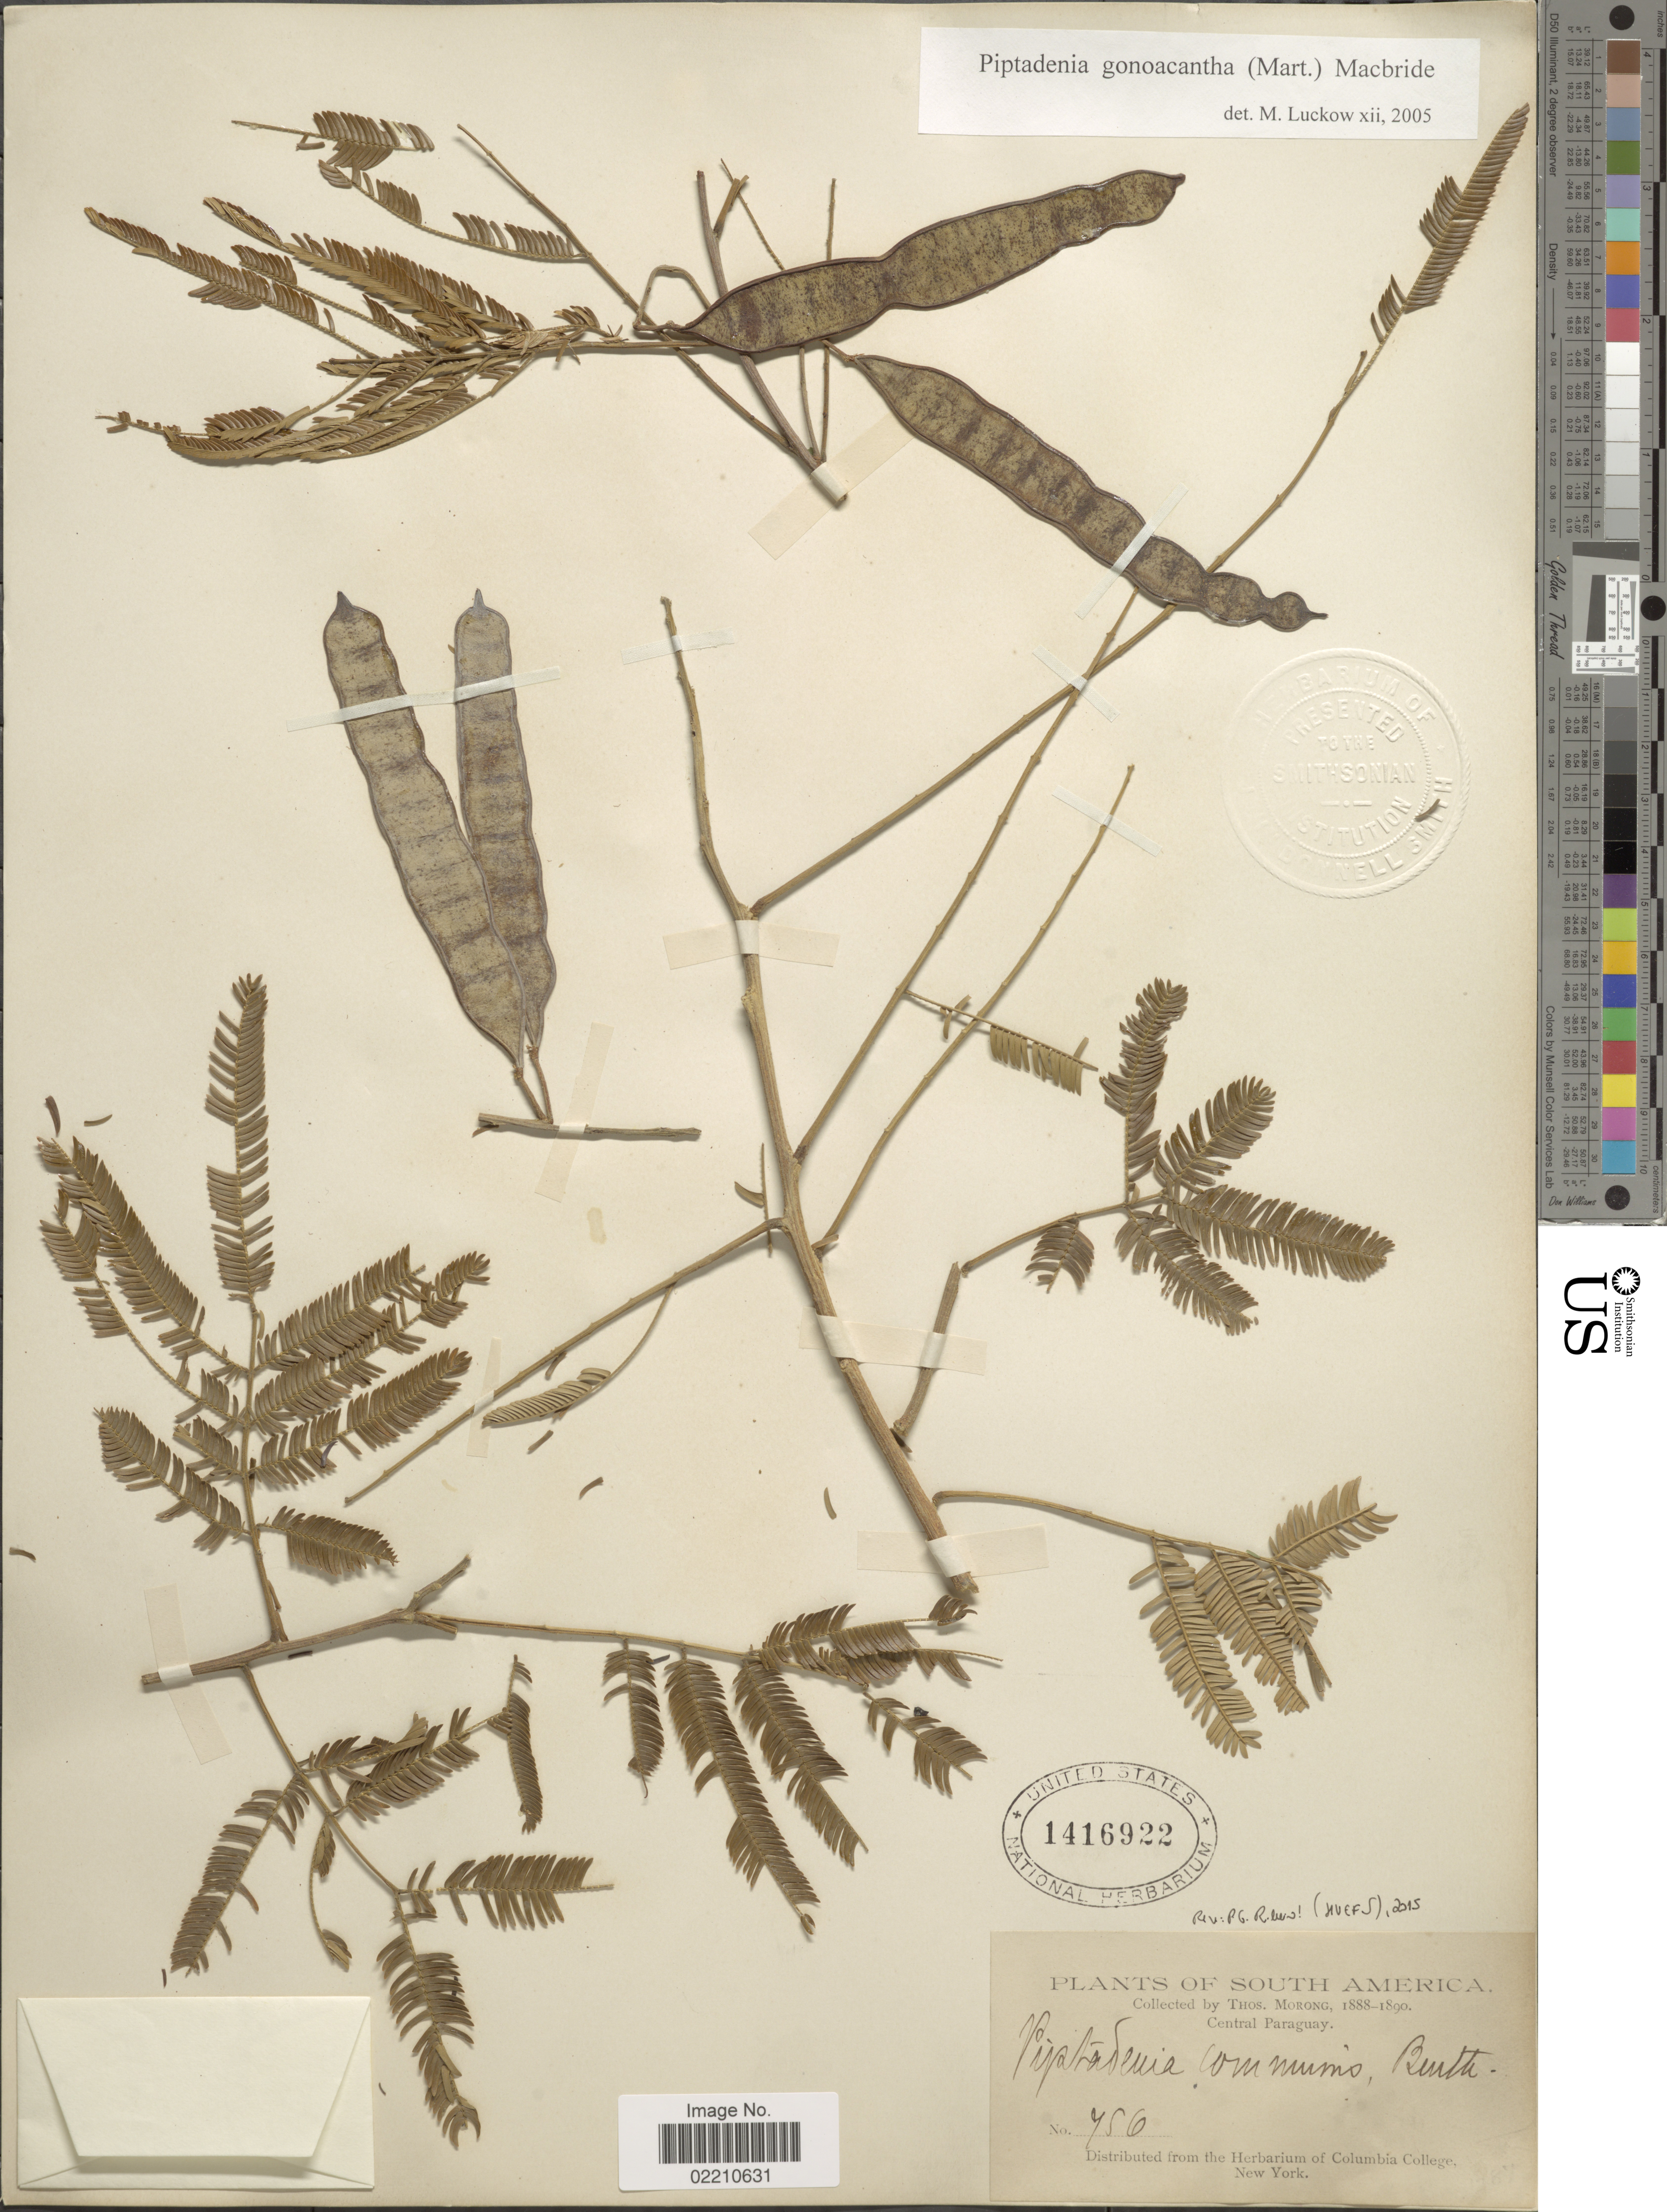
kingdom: Plantae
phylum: Tracheophyta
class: Magnoliopsida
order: Fabales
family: Fabaceae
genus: Piptadenia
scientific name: Piptadenia gonoacantha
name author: (Mart.) J.F. Macbr.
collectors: ex herb. T. Morong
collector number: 756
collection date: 1888/1890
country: Paraguay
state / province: Central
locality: Central Paraguay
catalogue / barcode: US 1416922